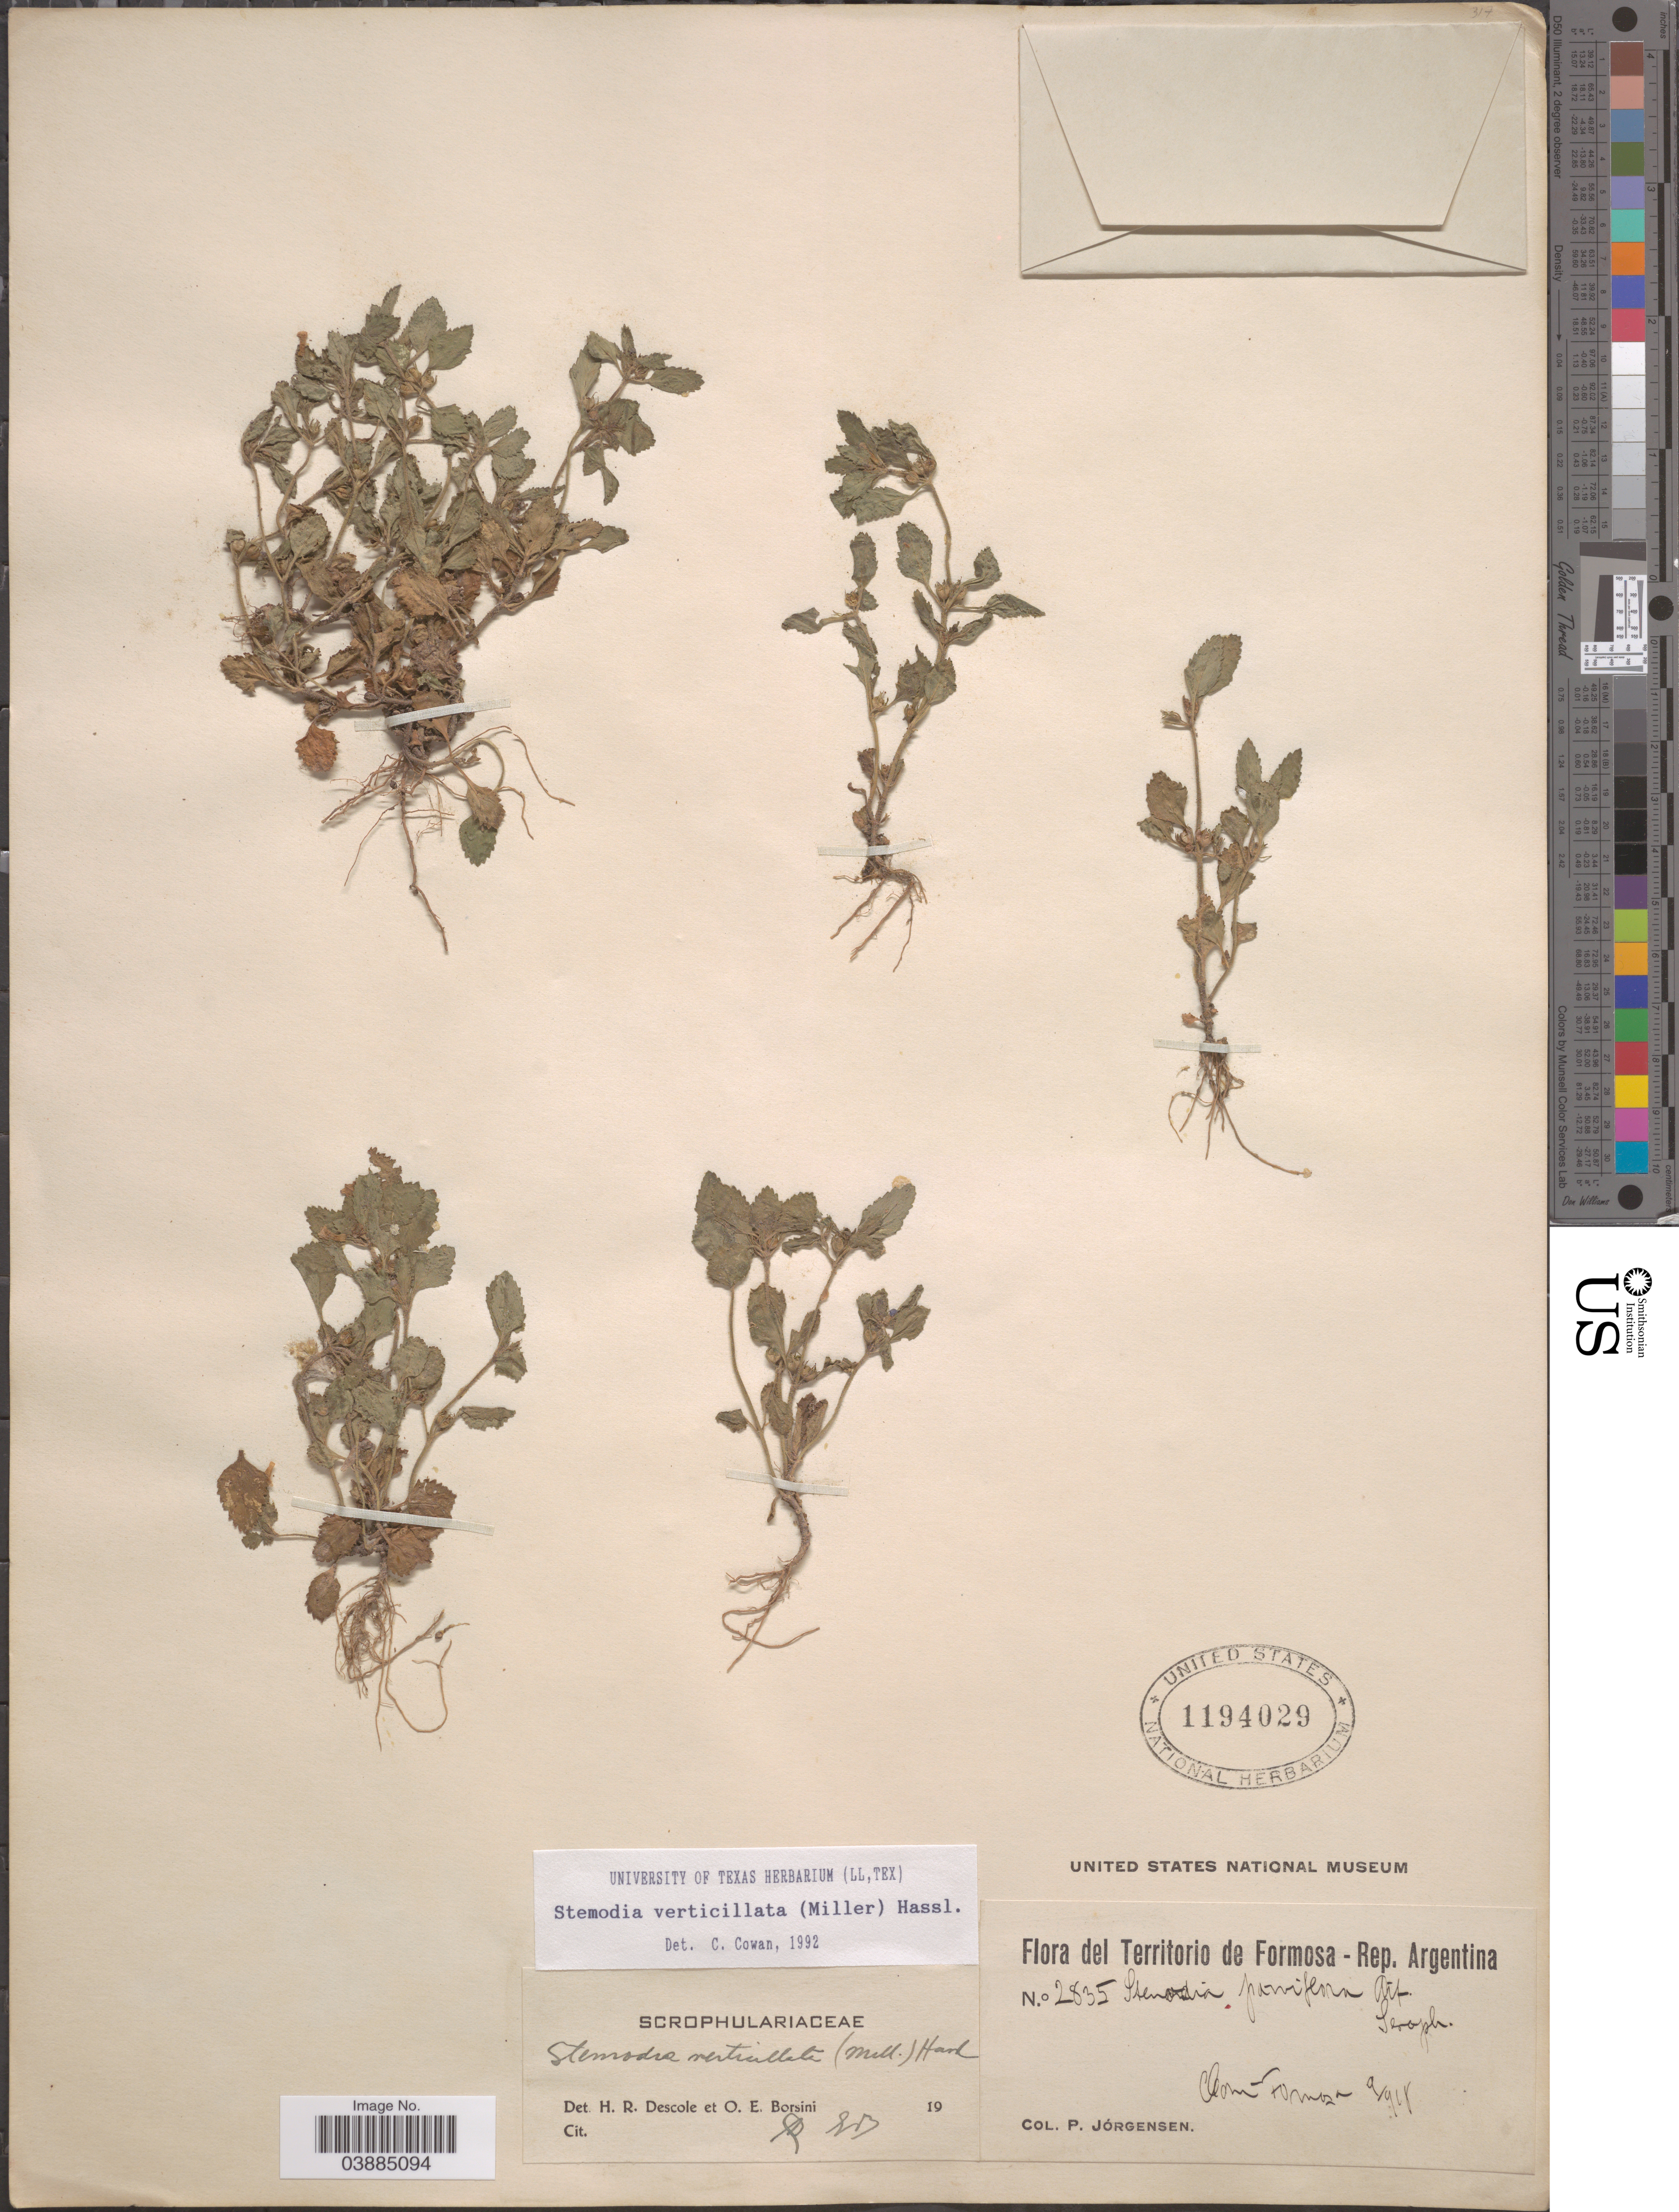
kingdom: Plantae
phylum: Tracheophyta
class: Magnoliopsida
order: Lamiales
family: Plantaginaceae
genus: Stemodia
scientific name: Stemodia verticillata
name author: (Mill.) Hassl.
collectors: P. Jörgensen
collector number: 2835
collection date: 1918-09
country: Argentina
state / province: Formosa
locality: Común Formosa.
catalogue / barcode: US 1194029